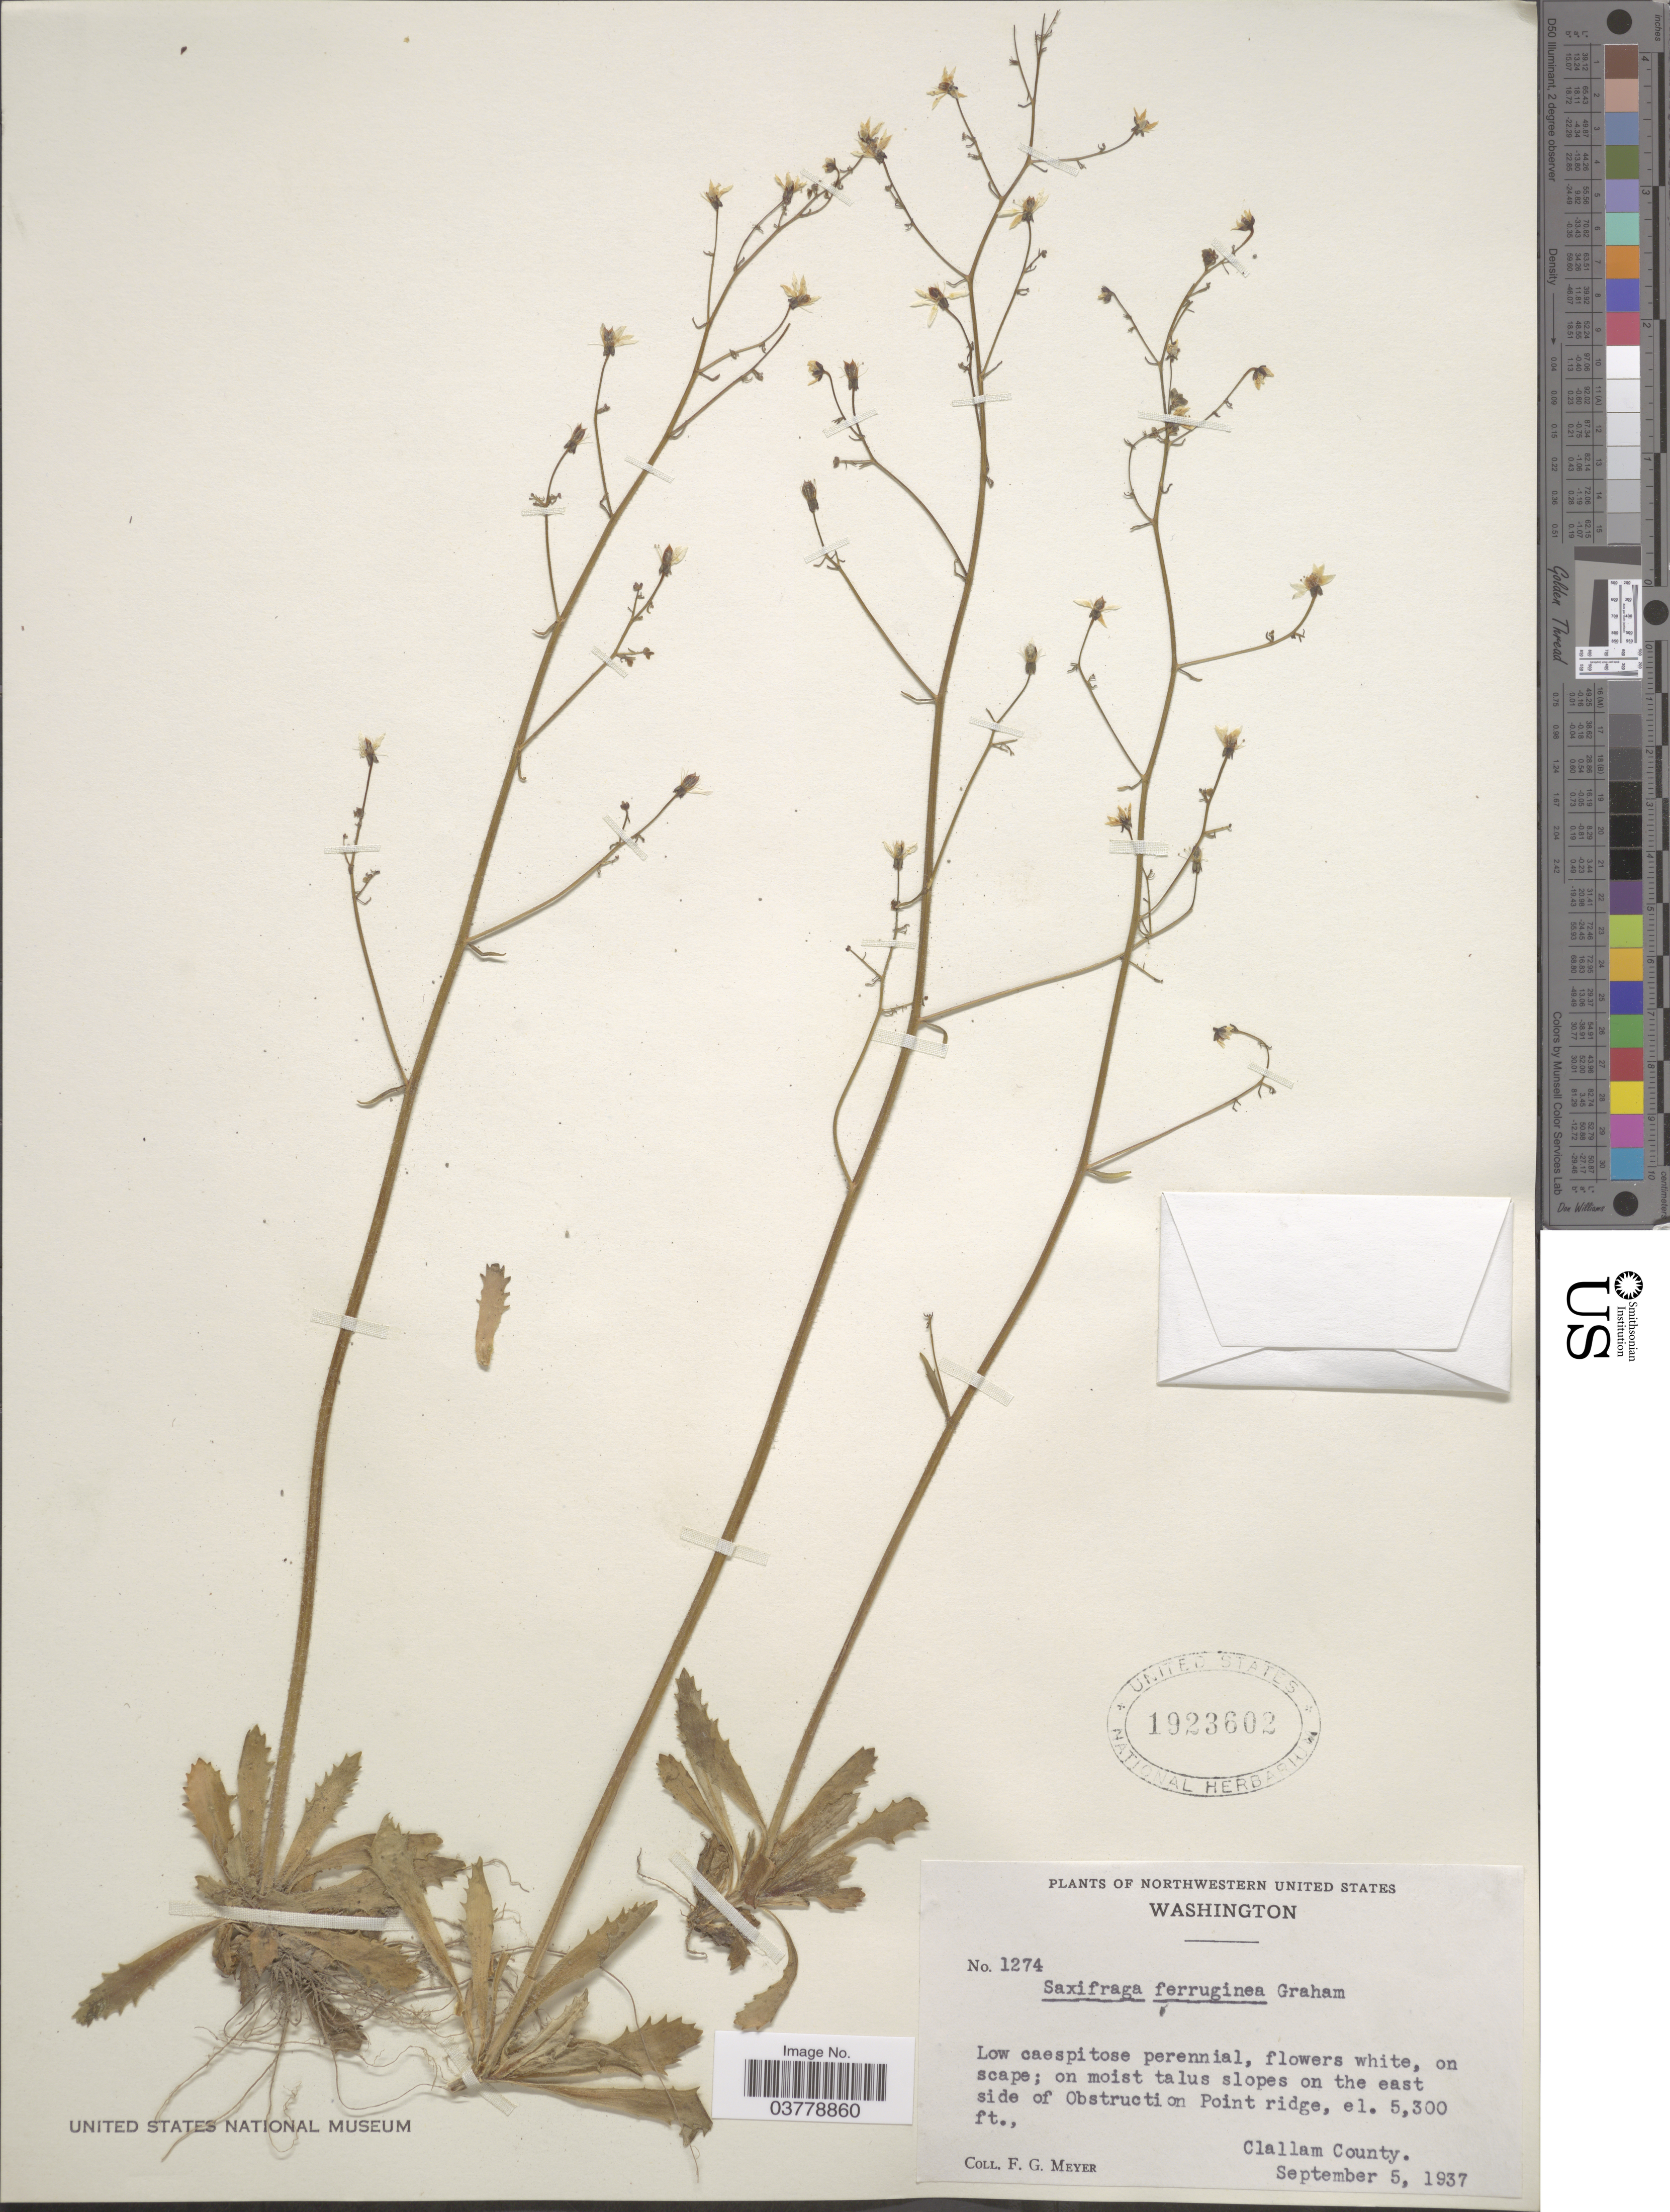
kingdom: Plantae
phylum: Tracheophyta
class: Magnoliopsida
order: Saxifragales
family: Saxifragaceae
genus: Micranthes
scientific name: Micranthes ferruginea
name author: (Graham) Brouillet & Gornall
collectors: F. G. Meyer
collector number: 1274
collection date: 1937-09-05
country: United States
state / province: Washington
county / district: Clallam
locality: Northwestern United States. Slopes on the east side of Obstruction Point ridge. Clallam County.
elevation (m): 1615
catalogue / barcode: US 1923602